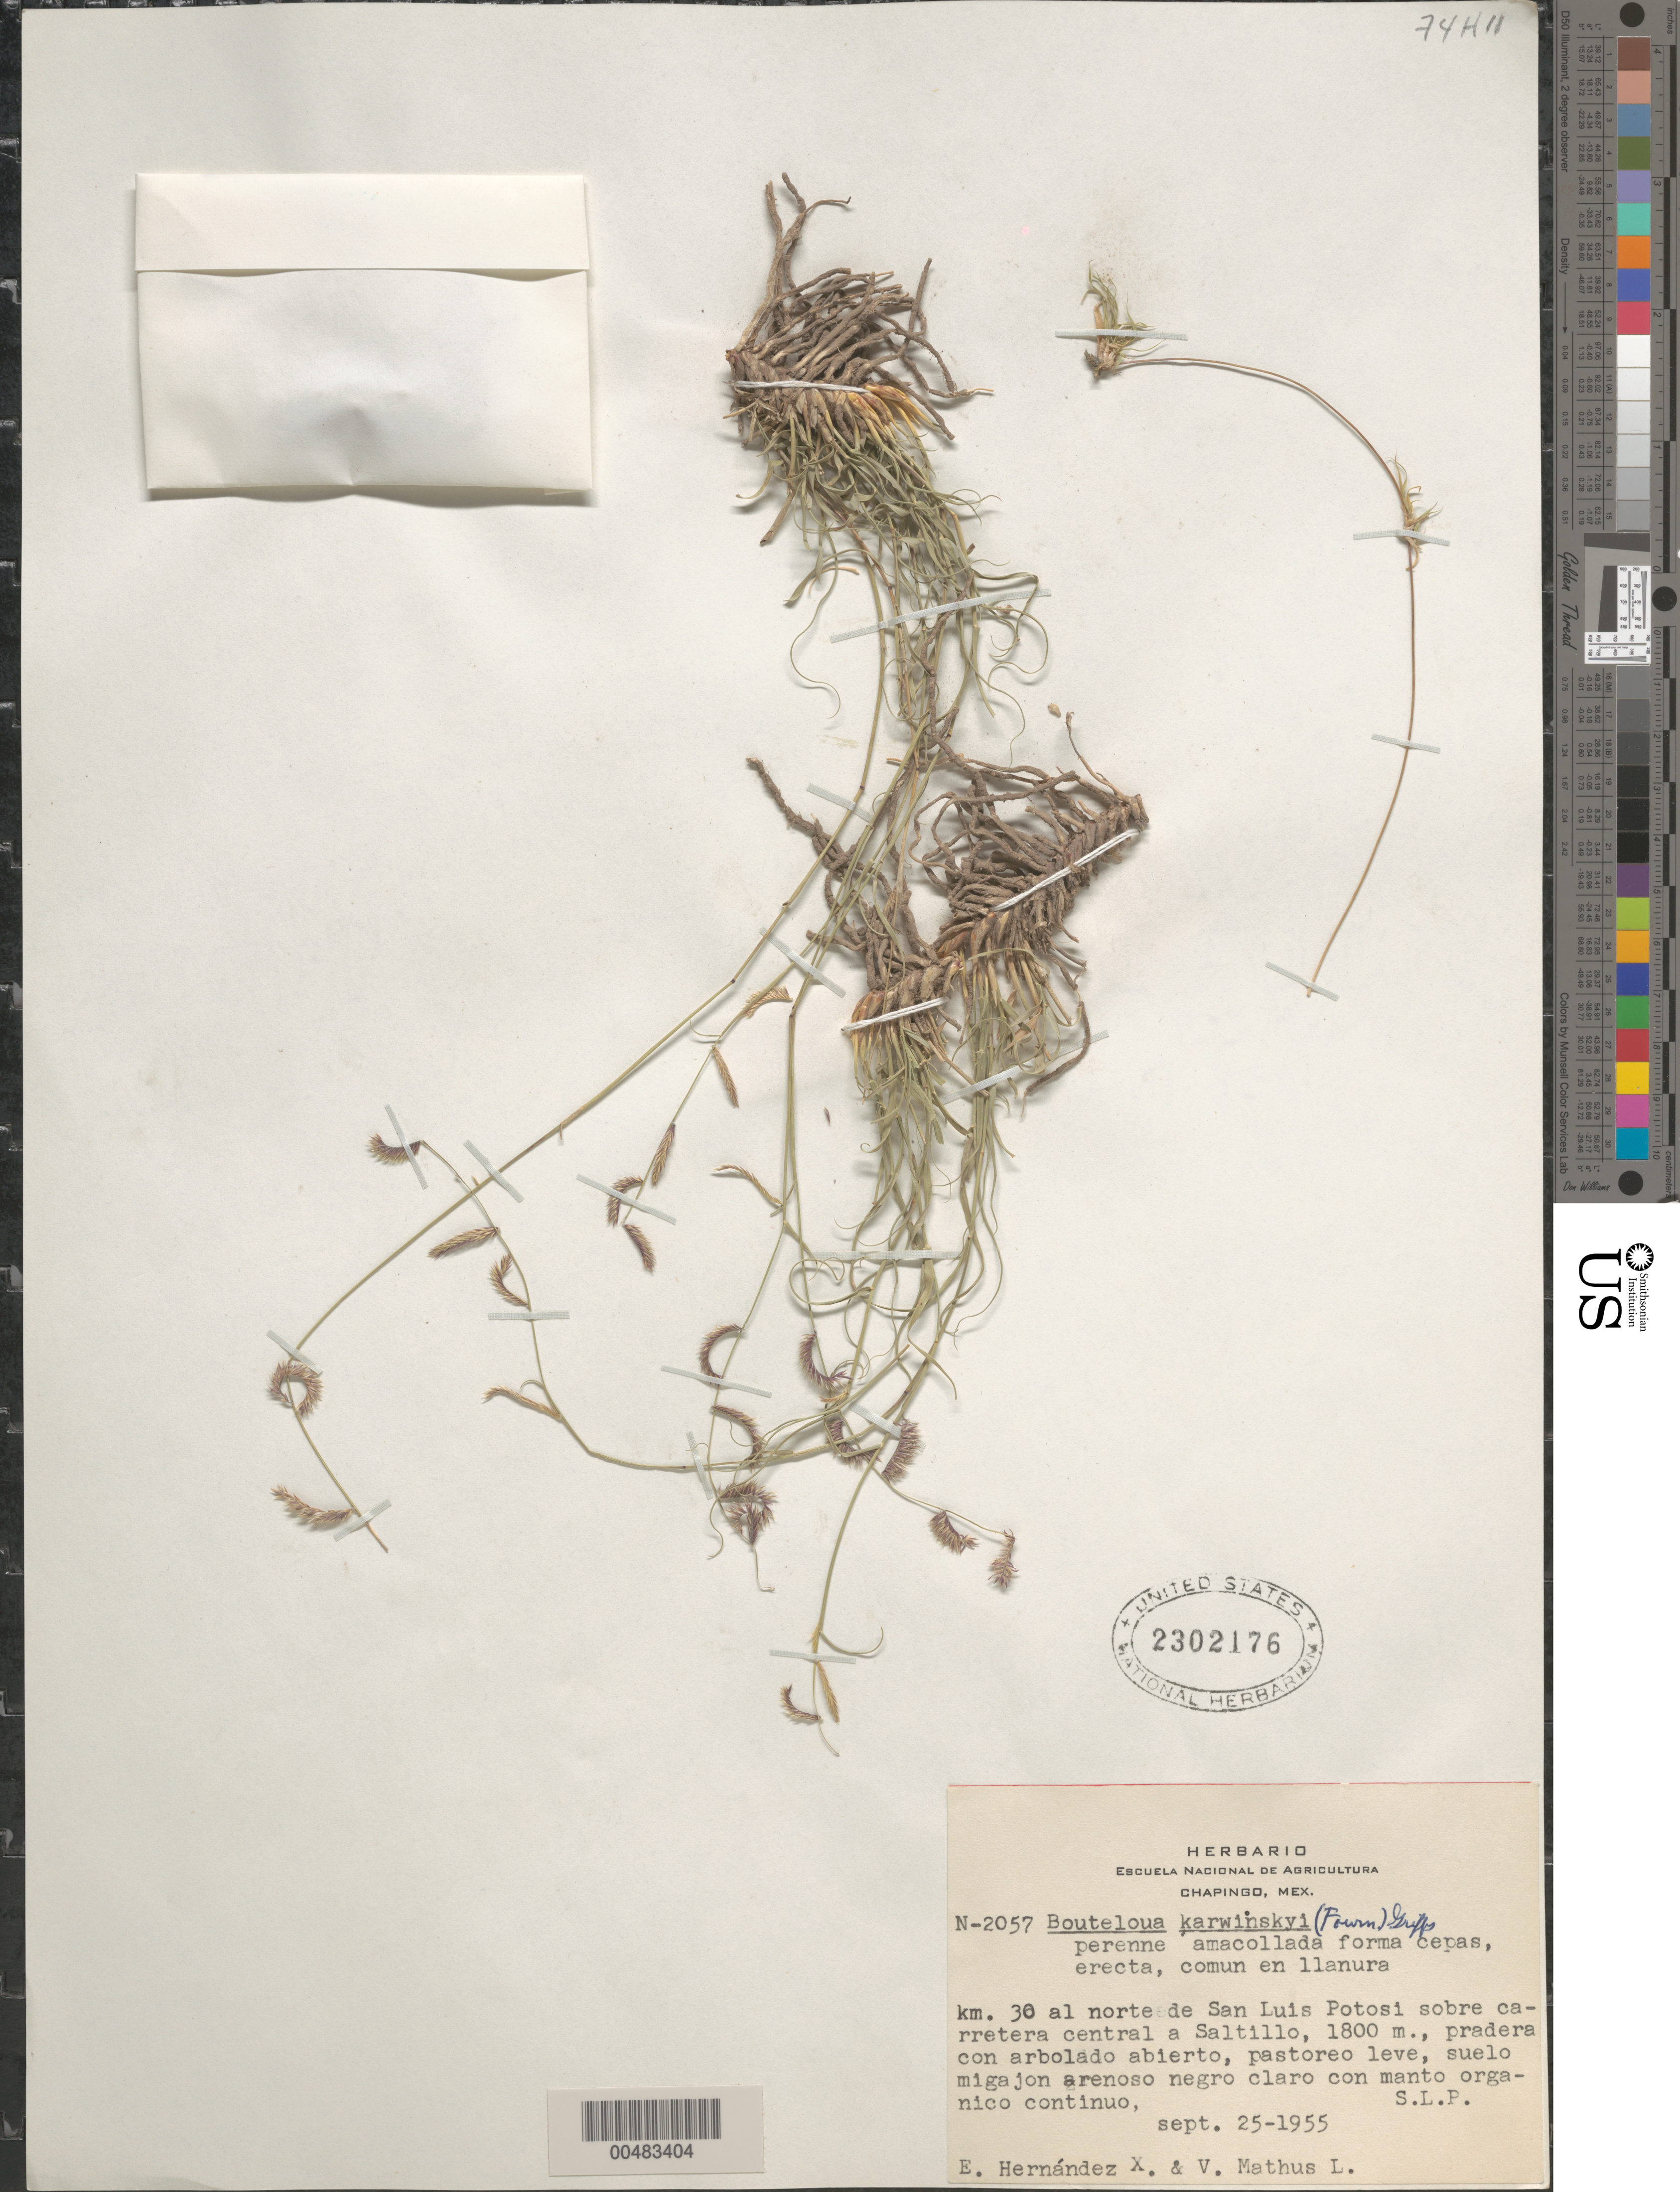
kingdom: Plantae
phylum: Tracheophyta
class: Liliopsida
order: Poales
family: Poaceae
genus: Bouteloua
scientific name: Bouteloua karwinskii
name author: (E. Fourn.) Griffiths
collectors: E. I. Hernández-X. & V. Mathus L.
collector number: N-2057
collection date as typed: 25 Sep 1955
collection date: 1955-09-25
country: Mexico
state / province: San Luis Potosi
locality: Km 30 al N de San Luis Potosi sobre carretera central a Saltillo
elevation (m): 1800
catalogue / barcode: US 2302176